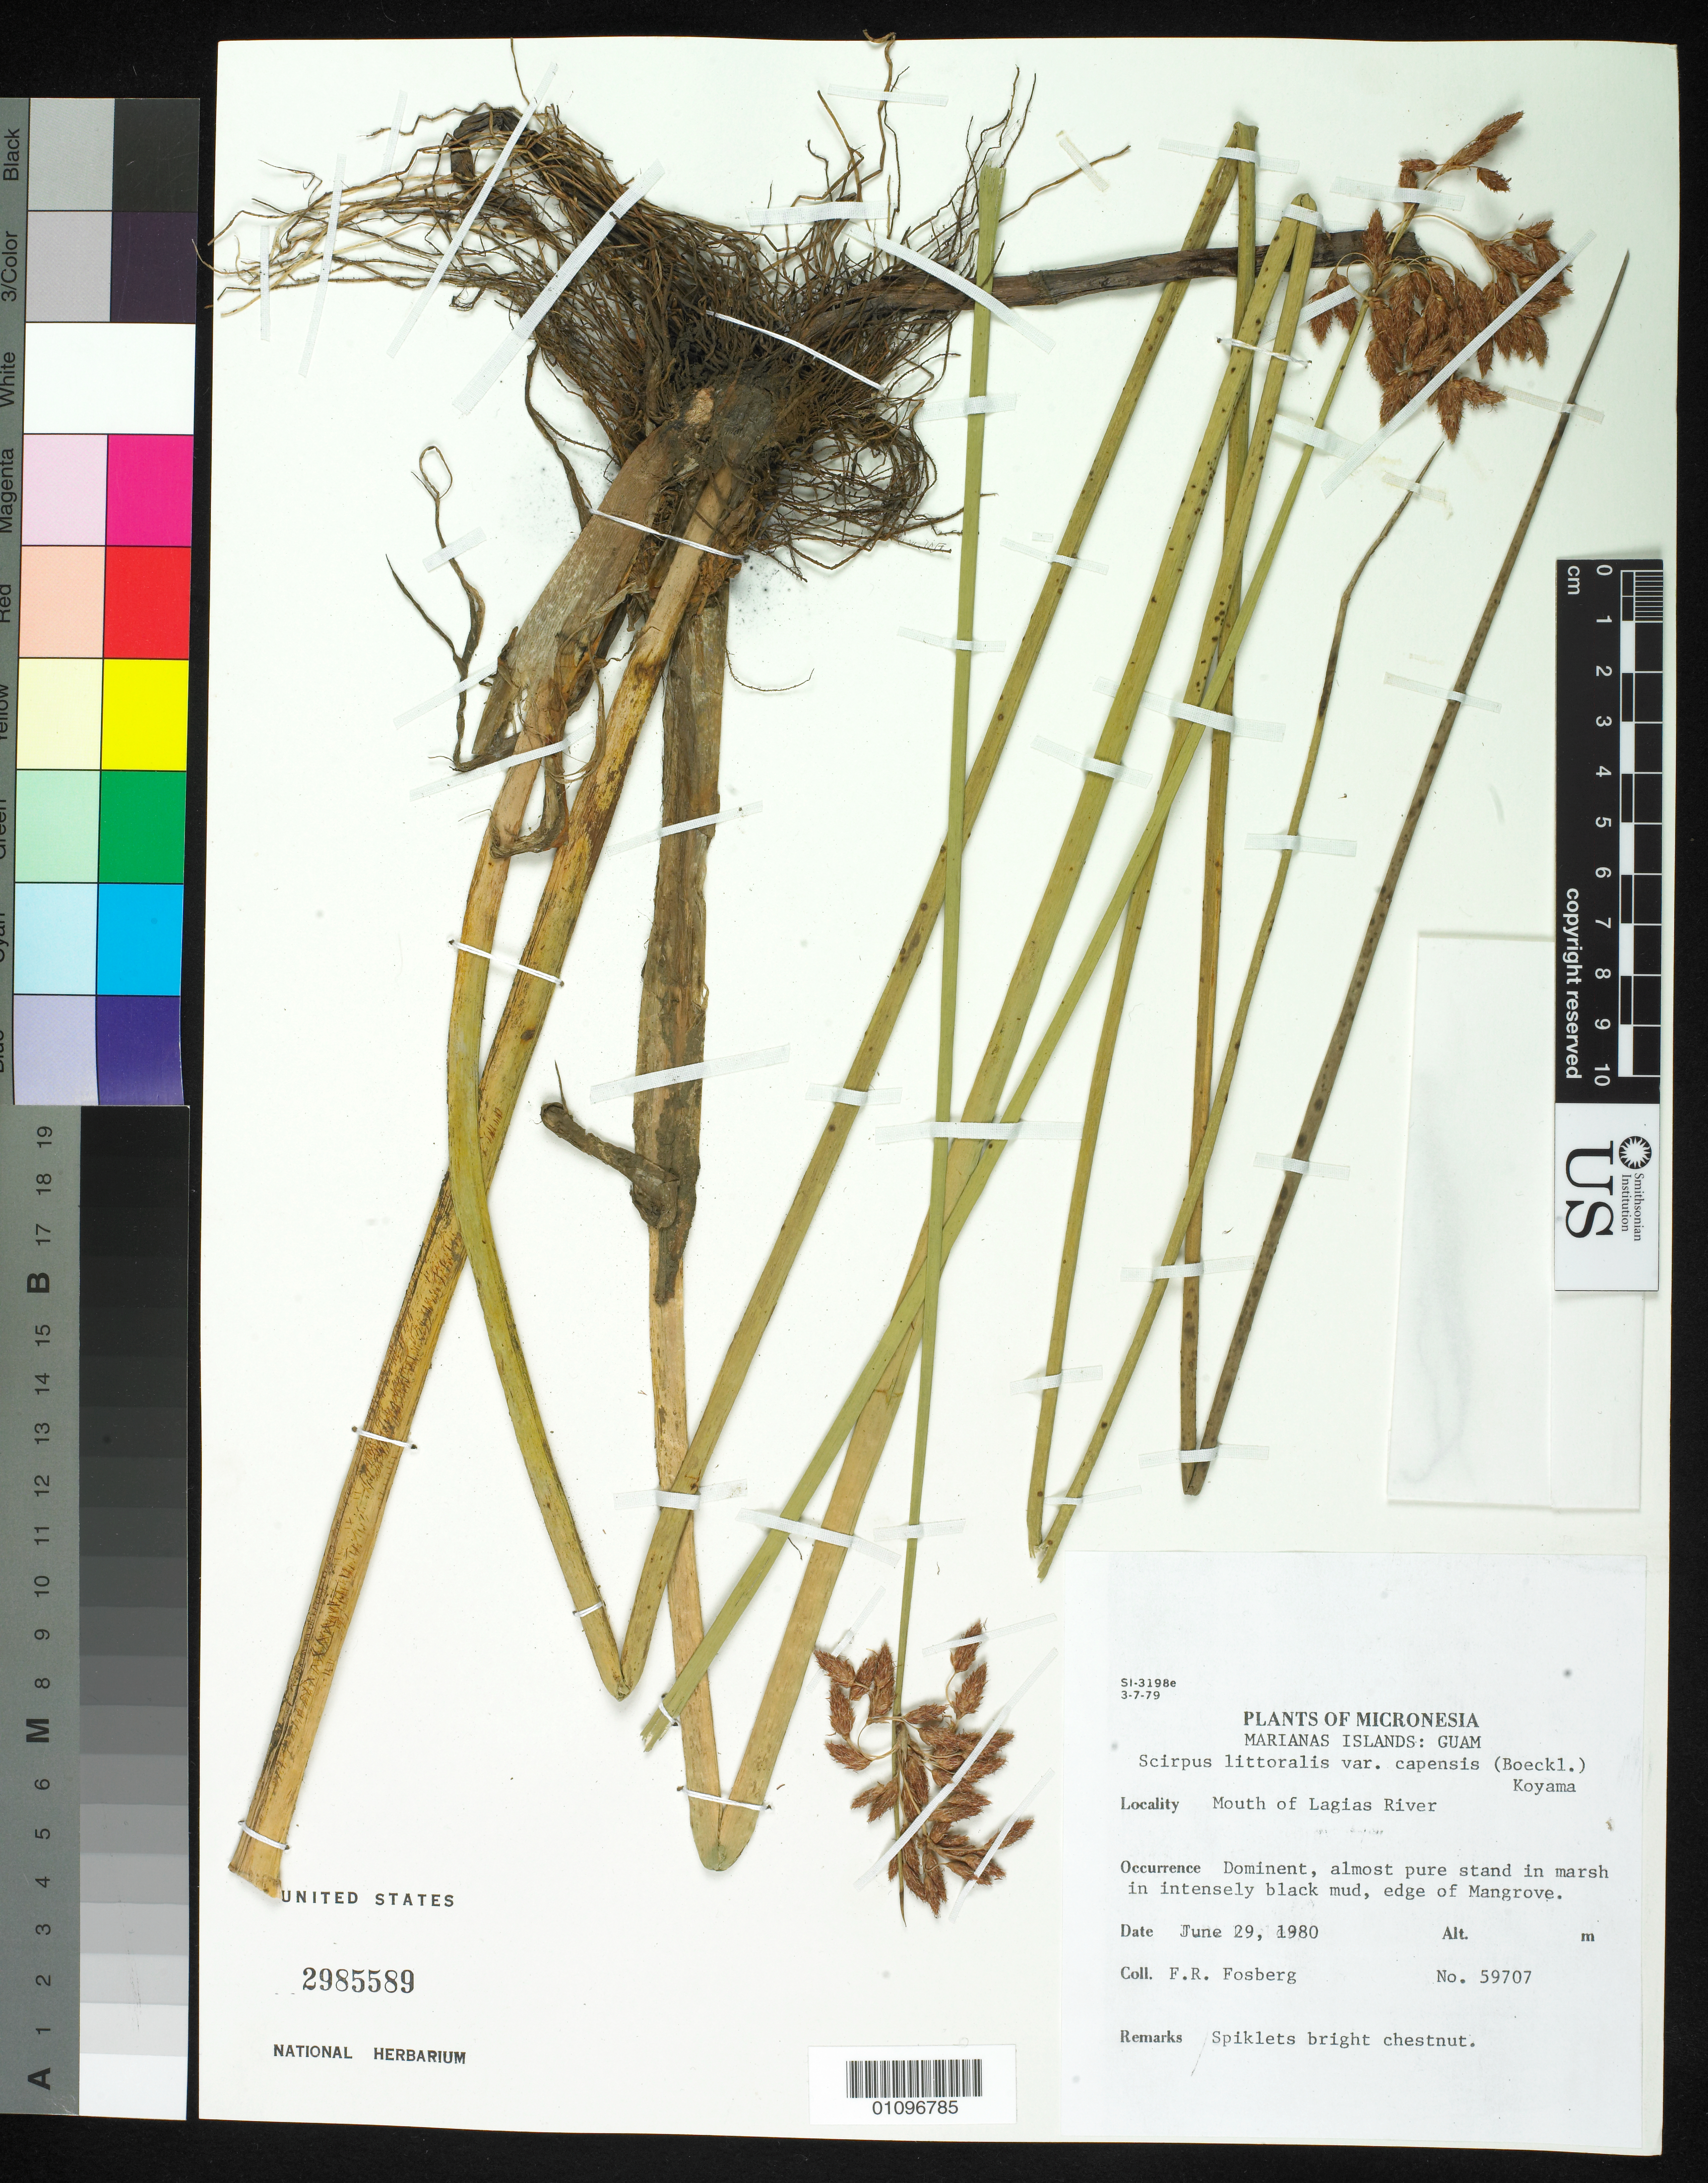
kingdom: Plantae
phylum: Tracheophyta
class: Liliopsida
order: Poales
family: Cyperaceae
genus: Schoenoplectus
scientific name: Schoenoplectus subulatus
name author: (Vahl)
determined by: Strong, Mark T., (BOT), Smithsonian Institution - National Museum of Natural History (UNITED STATES)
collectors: F. R. Fosberg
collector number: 59707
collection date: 1980-06-29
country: Guam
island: Guam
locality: Mouth of Lagias River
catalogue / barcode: US 2985589